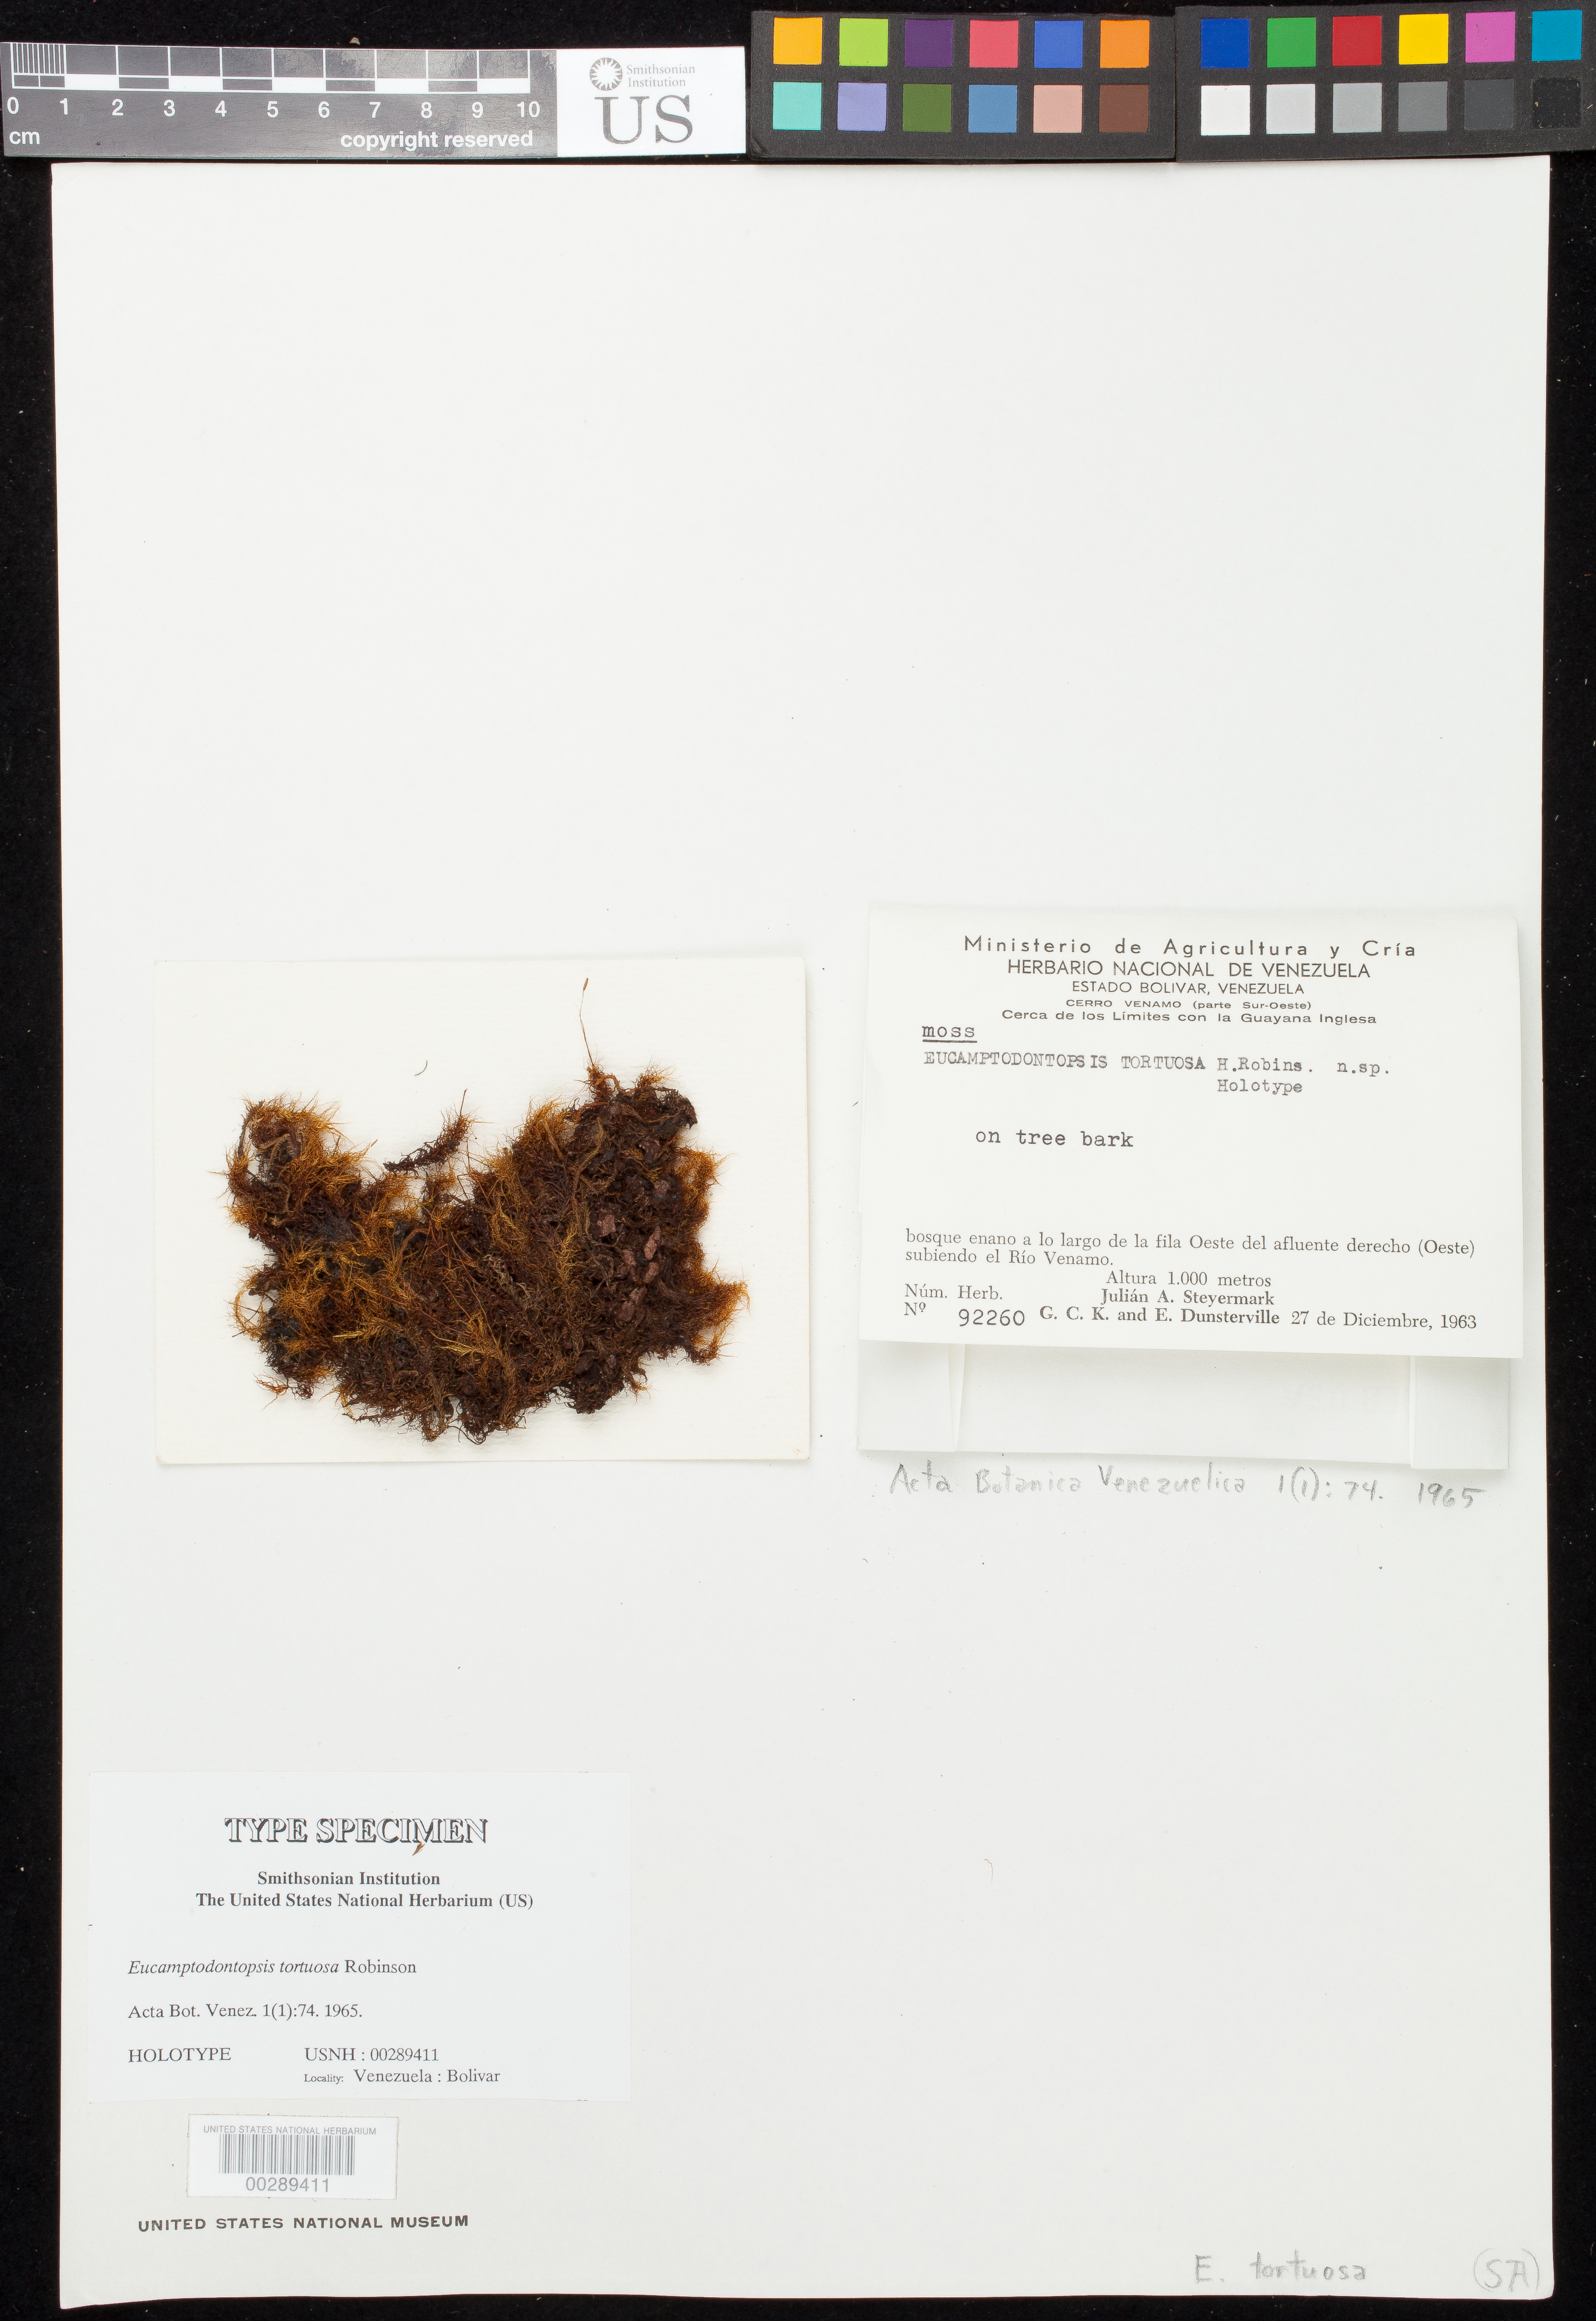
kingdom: Plantae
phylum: Bryophyta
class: Bryopsida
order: Dicranales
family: Dicranaceae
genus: Eucamptodontopsis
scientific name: Eucamptodontopsis tortuosa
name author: H. Rob.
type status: Holotype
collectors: J. Steyermark, G. C. K. Dunsterville & E. Dunsterville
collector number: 92260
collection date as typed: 27 Dec 1963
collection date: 1963-12-27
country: Venezuela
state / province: Bolivar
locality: Small forest along western edge of right tributary (subiendo) of Rio Venamo.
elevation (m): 1000